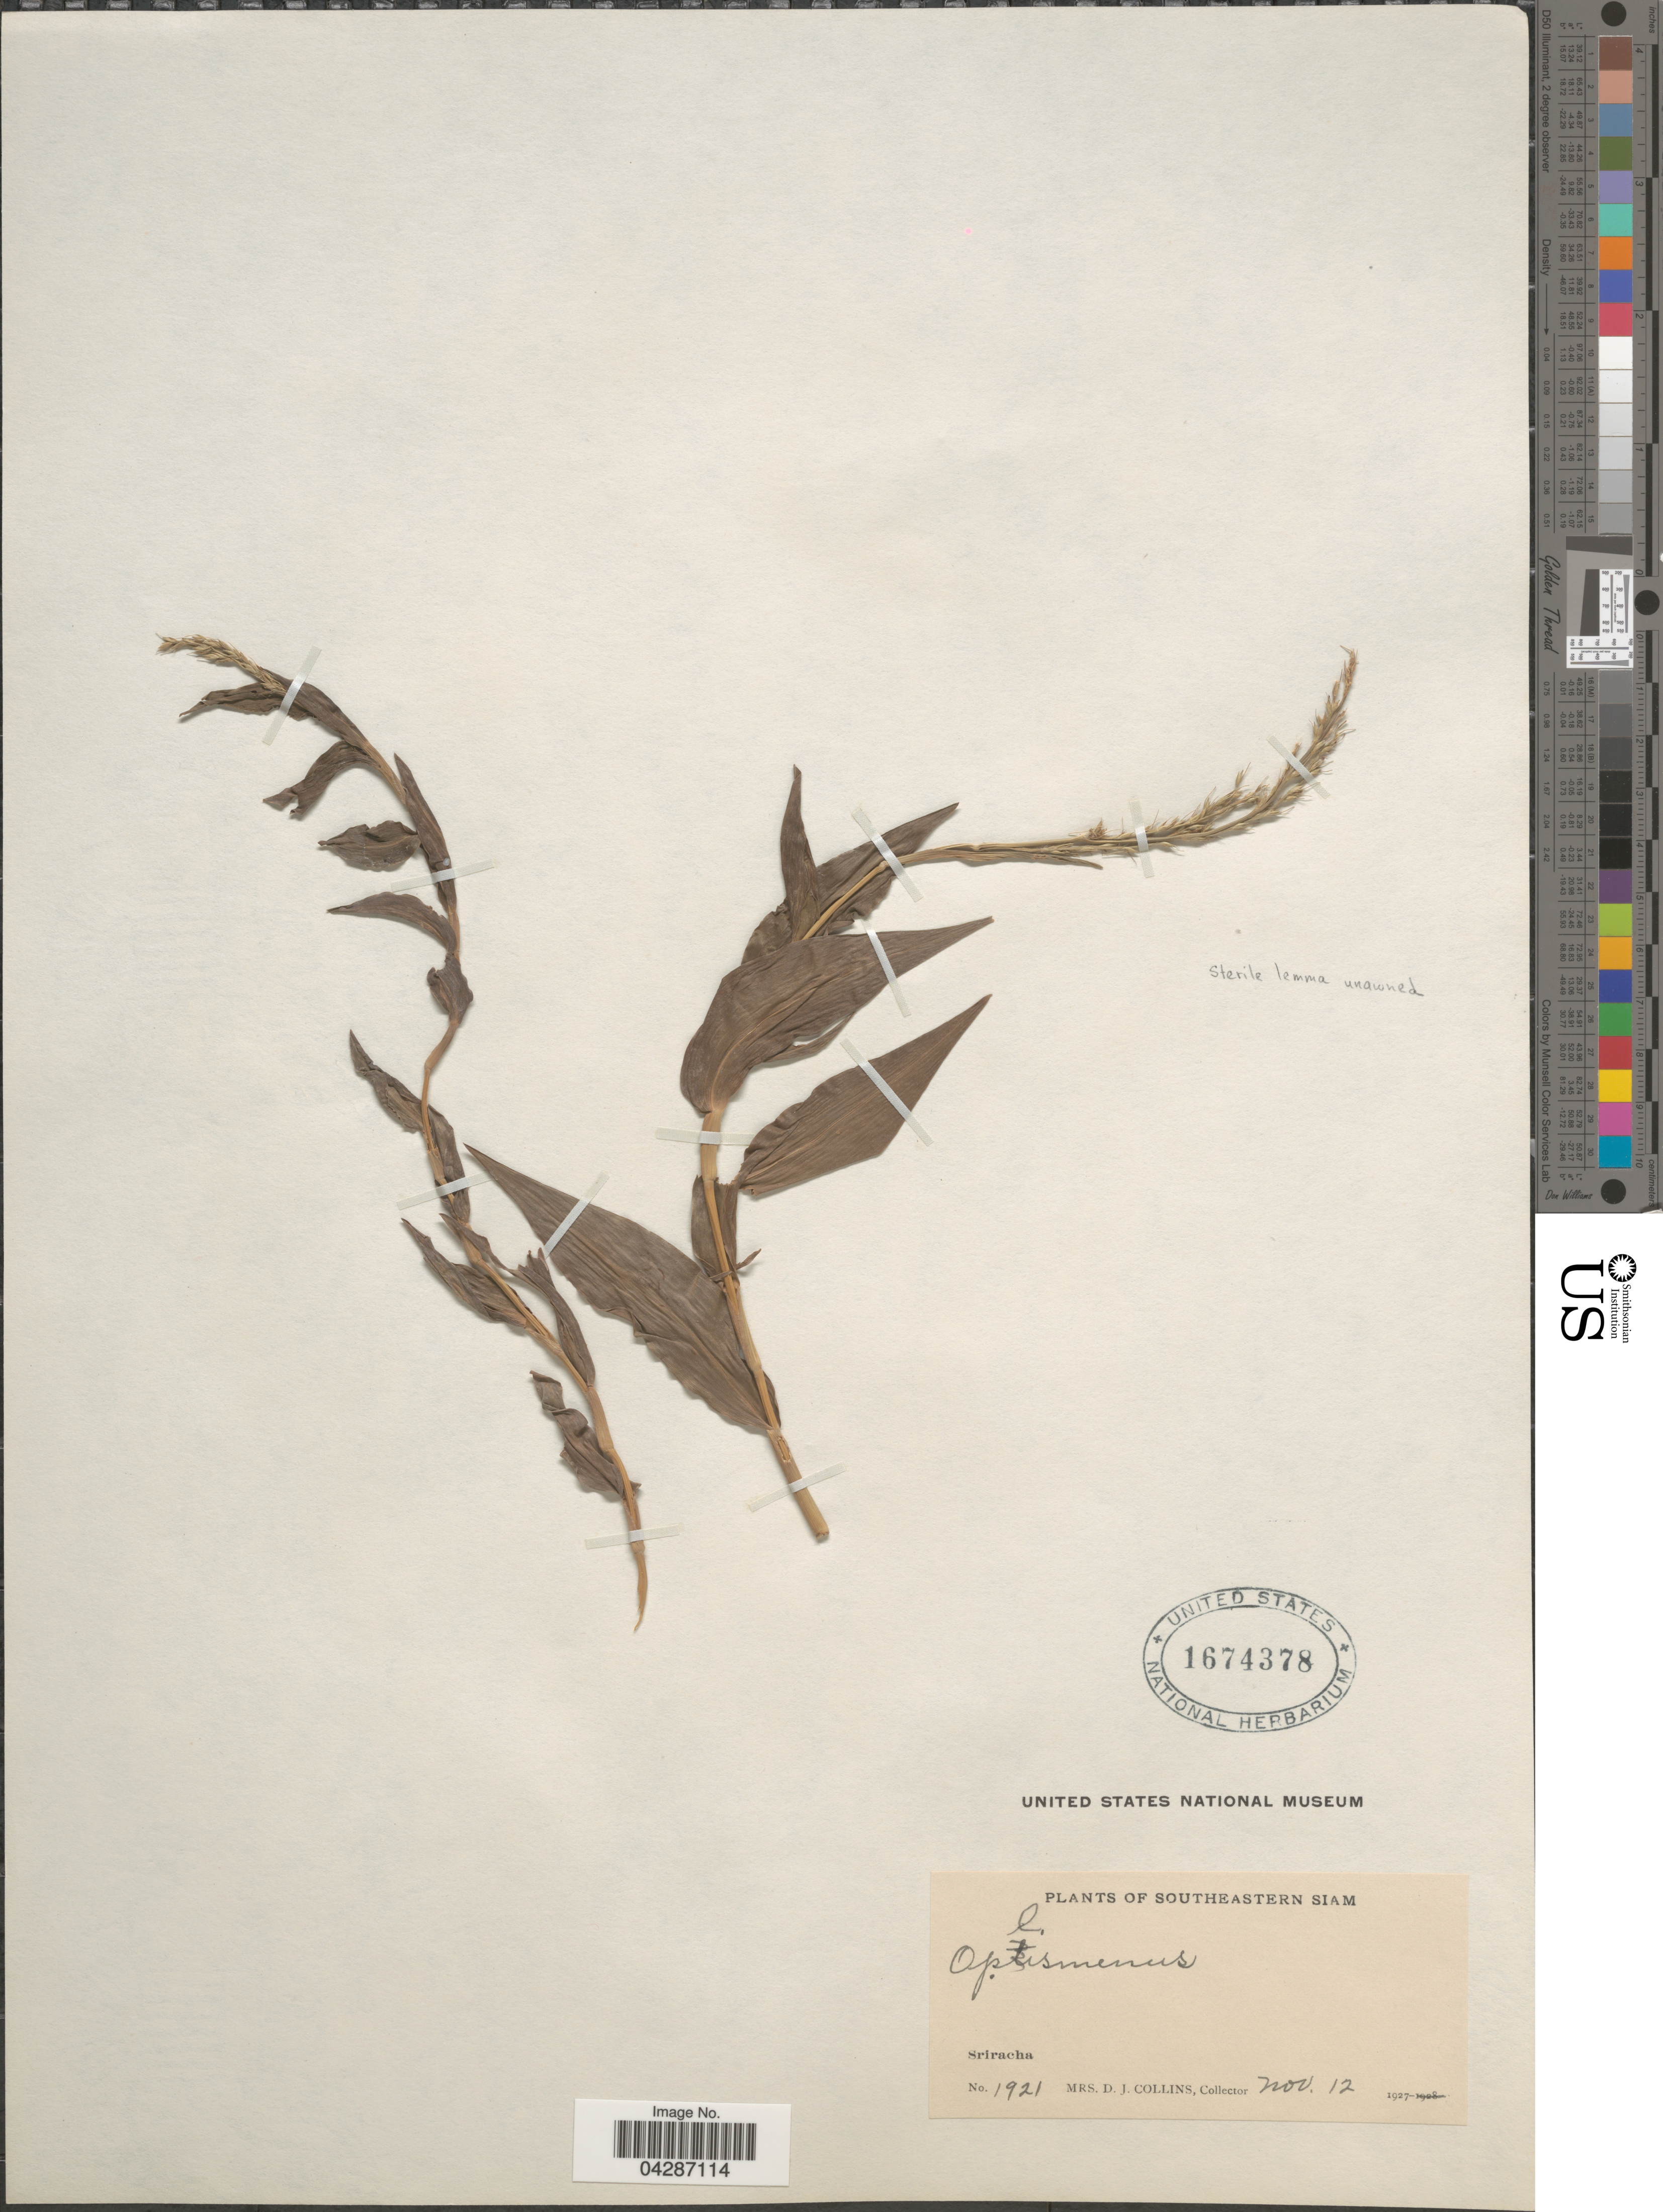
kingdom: Plantae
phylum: Tracheophyta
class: Liliopsida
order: Poales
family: Poaceae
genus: Oplismenus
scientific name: Oplismenus compositus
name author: (L.) P. Beauv.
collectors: Mrs. D. J. Collins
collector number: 1921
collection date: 1927-11-12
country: Thailand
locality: Southeastern Siam. Sriracha.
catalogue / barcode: US 1674378